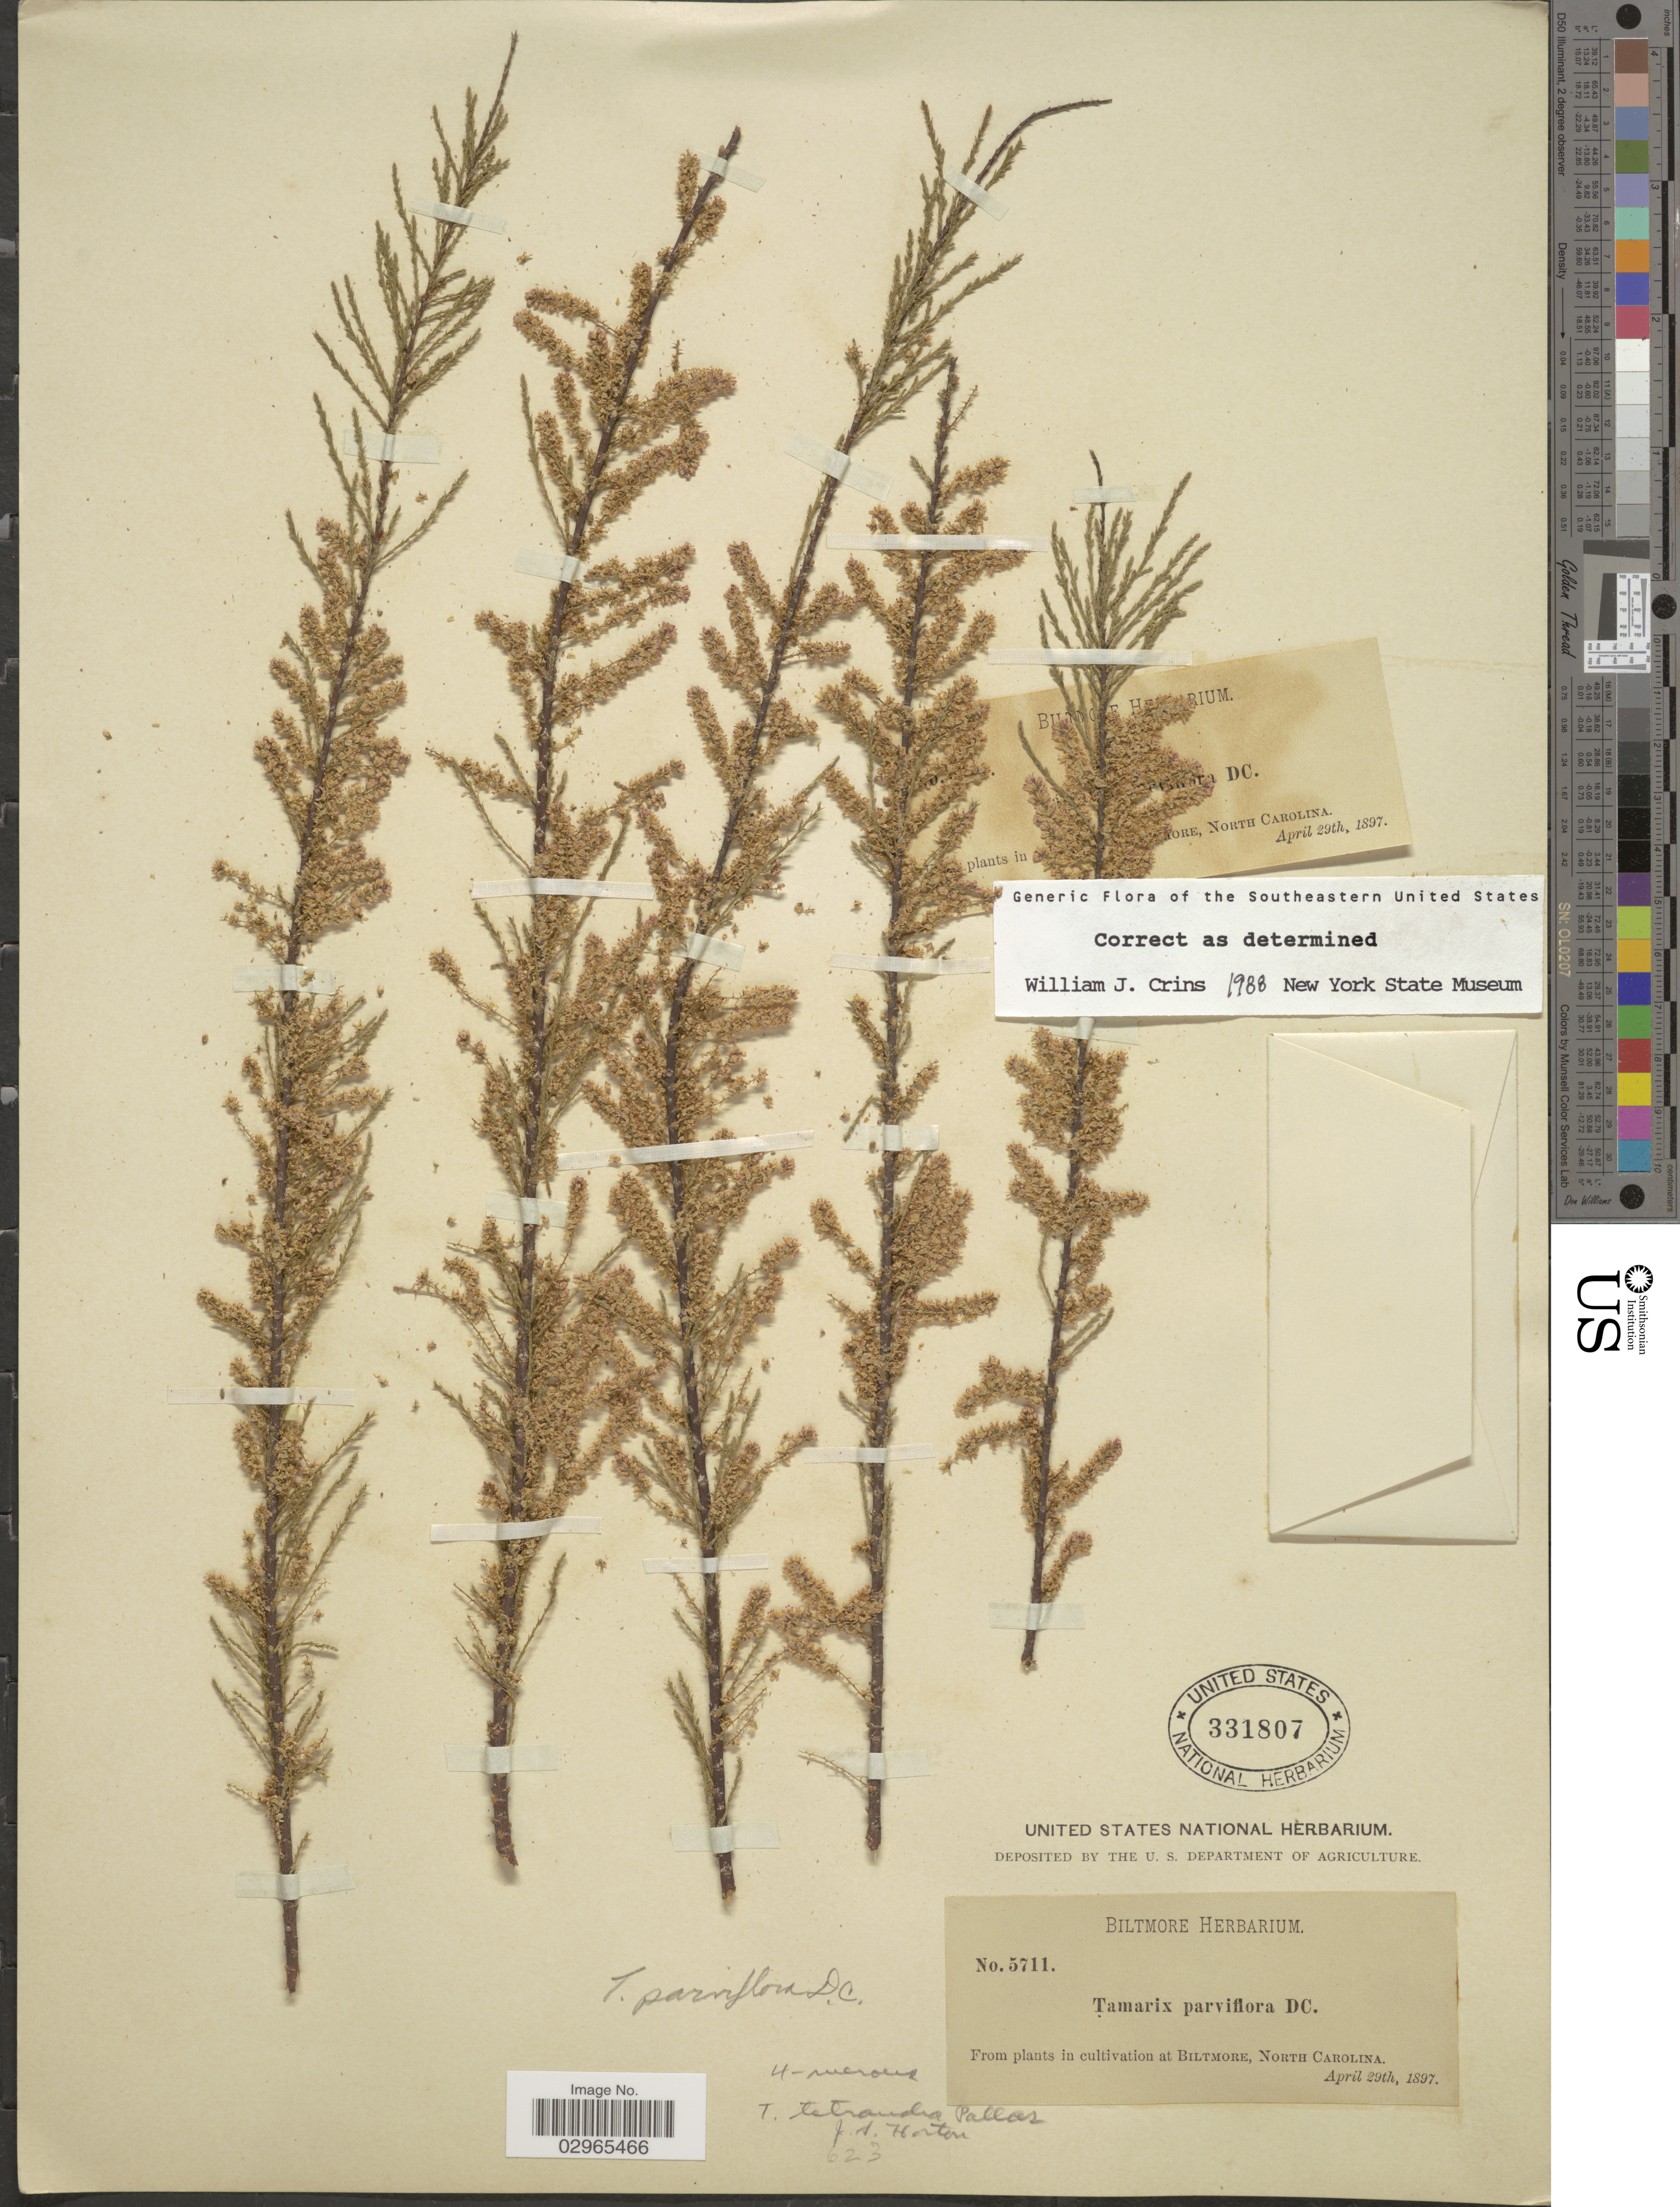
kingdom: Plantae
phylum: Tracheophyta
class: Magnoliopsida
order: Caryophyllales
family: Tamaricaceae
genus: Tamarix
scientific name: Tamarix parviflora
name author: DC.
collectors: ex herb. Biltmore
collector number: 5711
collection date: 1897-04-29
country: United States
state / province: North Carolina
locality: Biltmore.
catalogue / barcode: US 331807